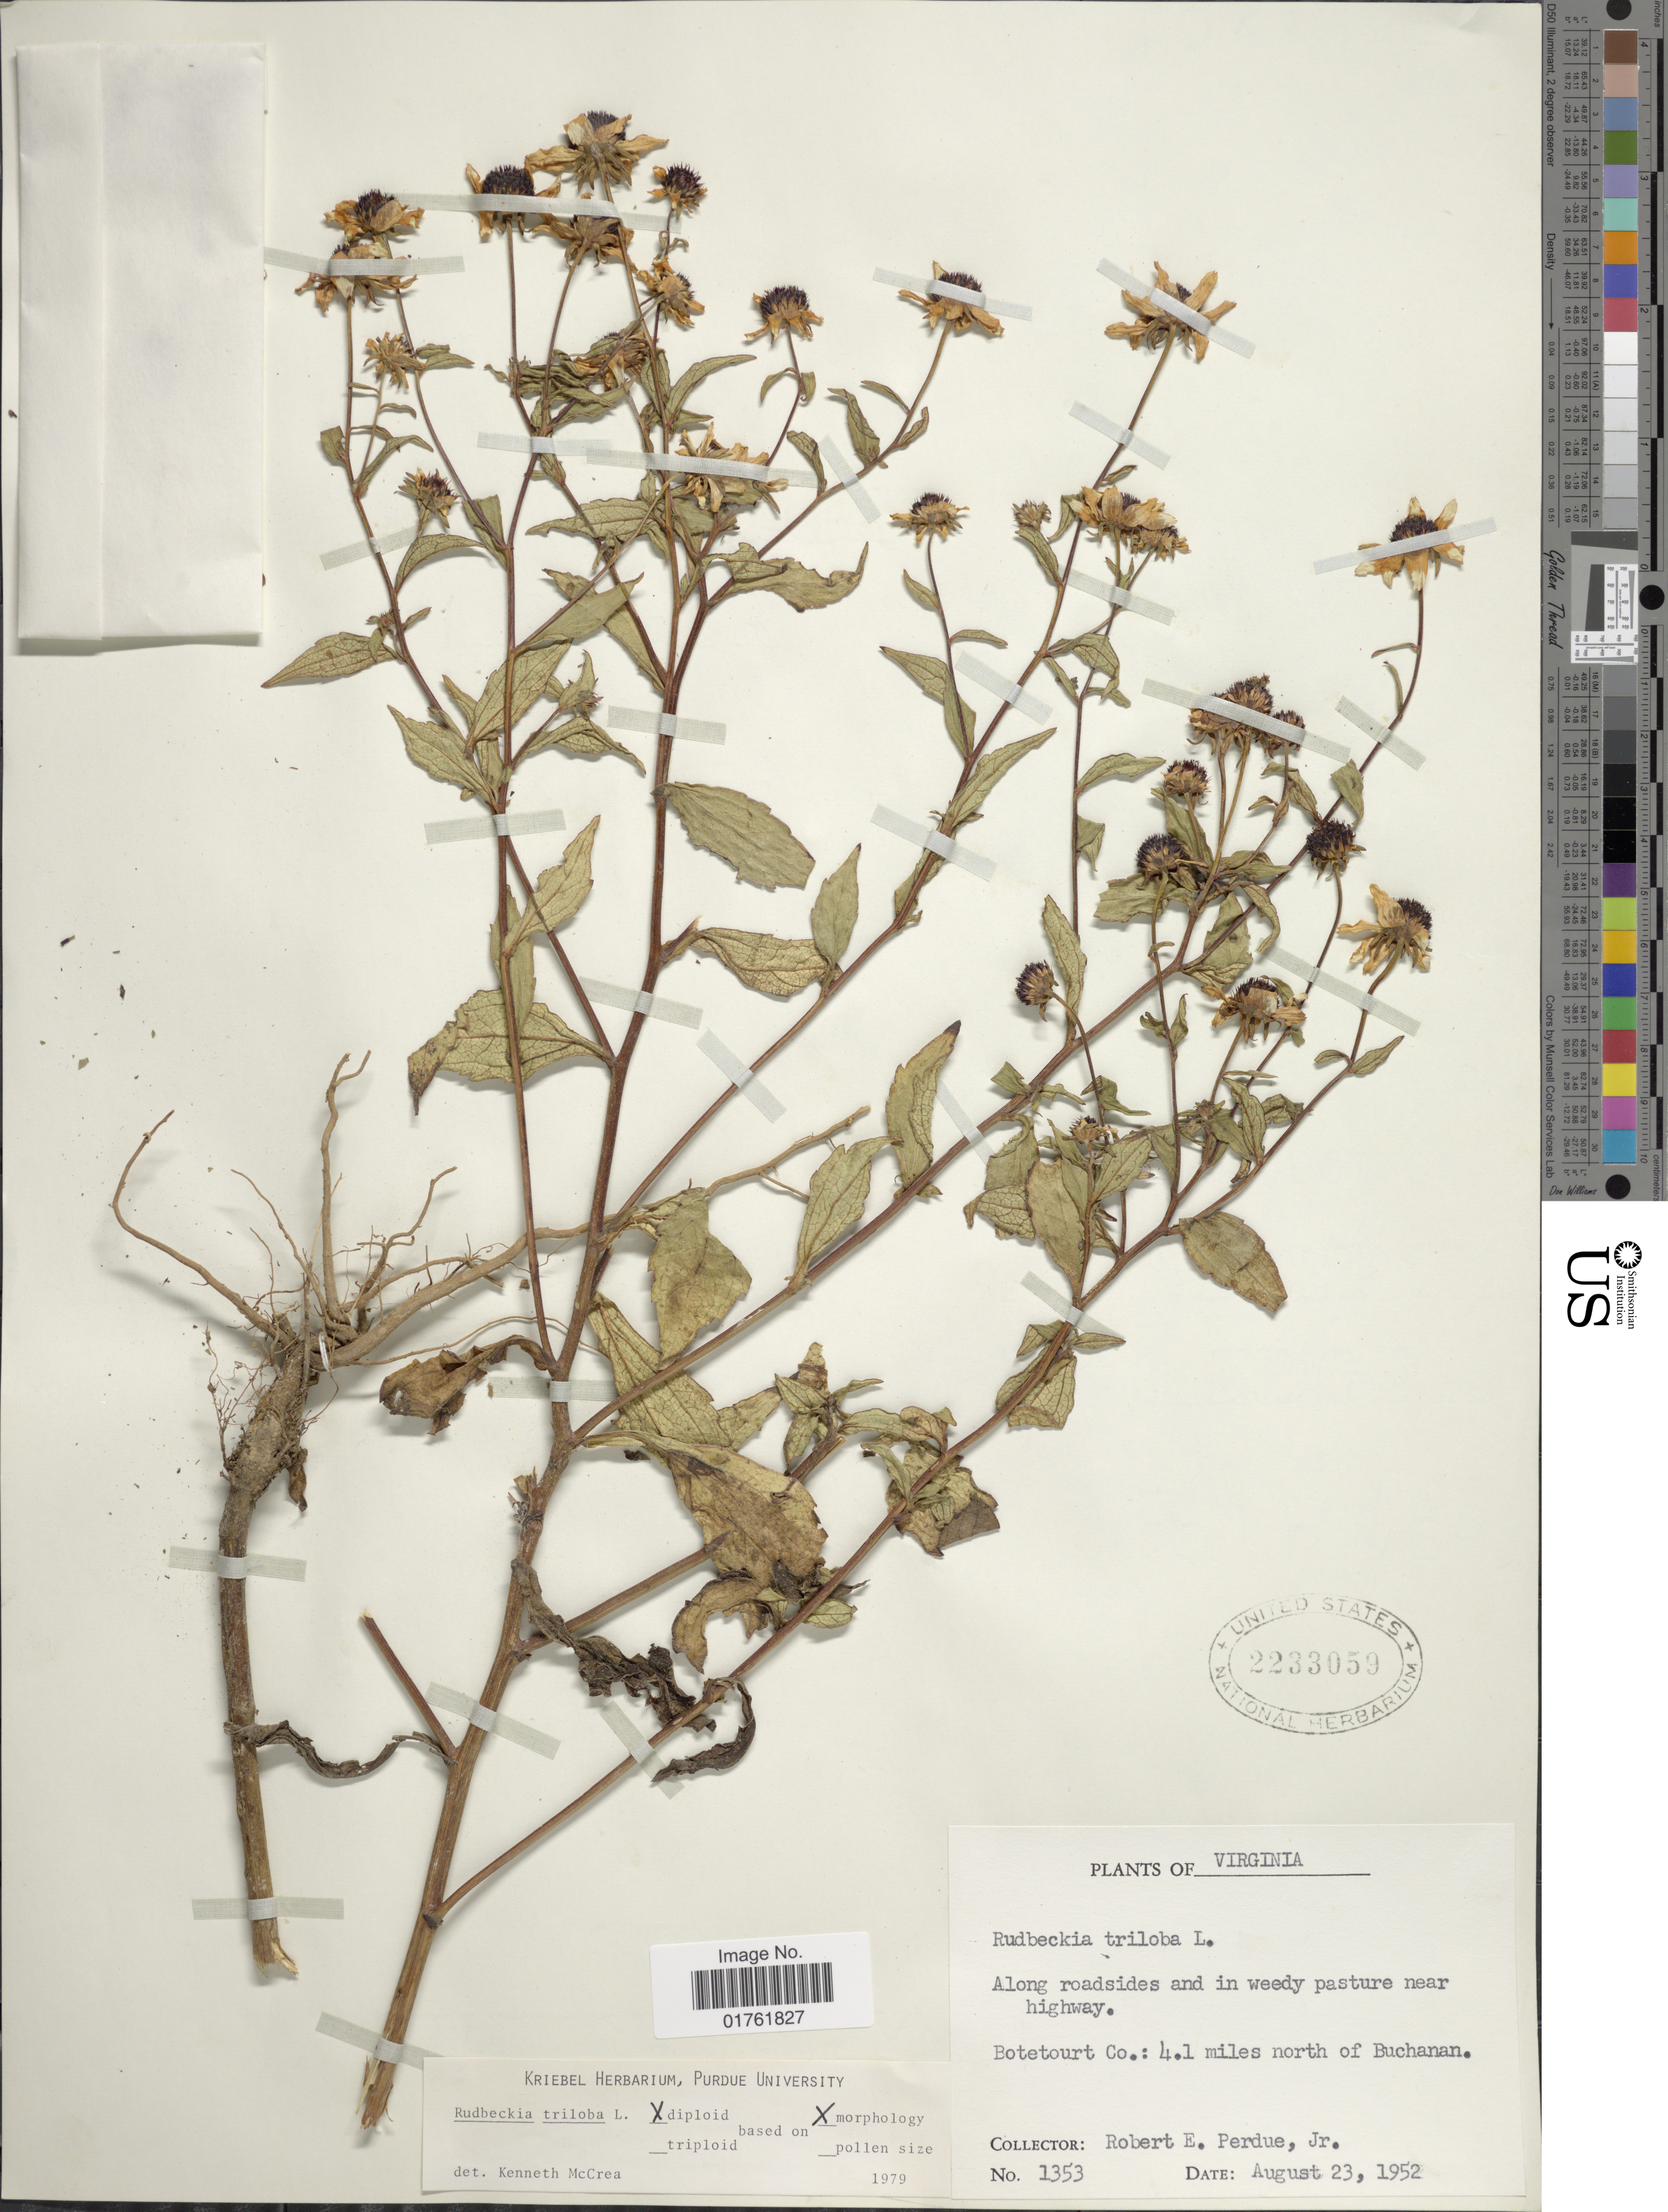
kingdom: Plantae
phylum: Tracheophyta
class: Magnoliopsida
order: Asterales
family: Asteraceae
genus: Rudbeckia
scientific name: Rudbeckia triloba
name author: L.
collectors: R. E. Perdue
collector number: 1353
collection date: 1952-08-23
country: United States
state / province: Virginia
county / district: Botetourt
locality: Along roadside and in weedy pasture near highway, Botetourt Co.: 4.1 miles north of Buchanan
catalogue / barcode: US 2233059